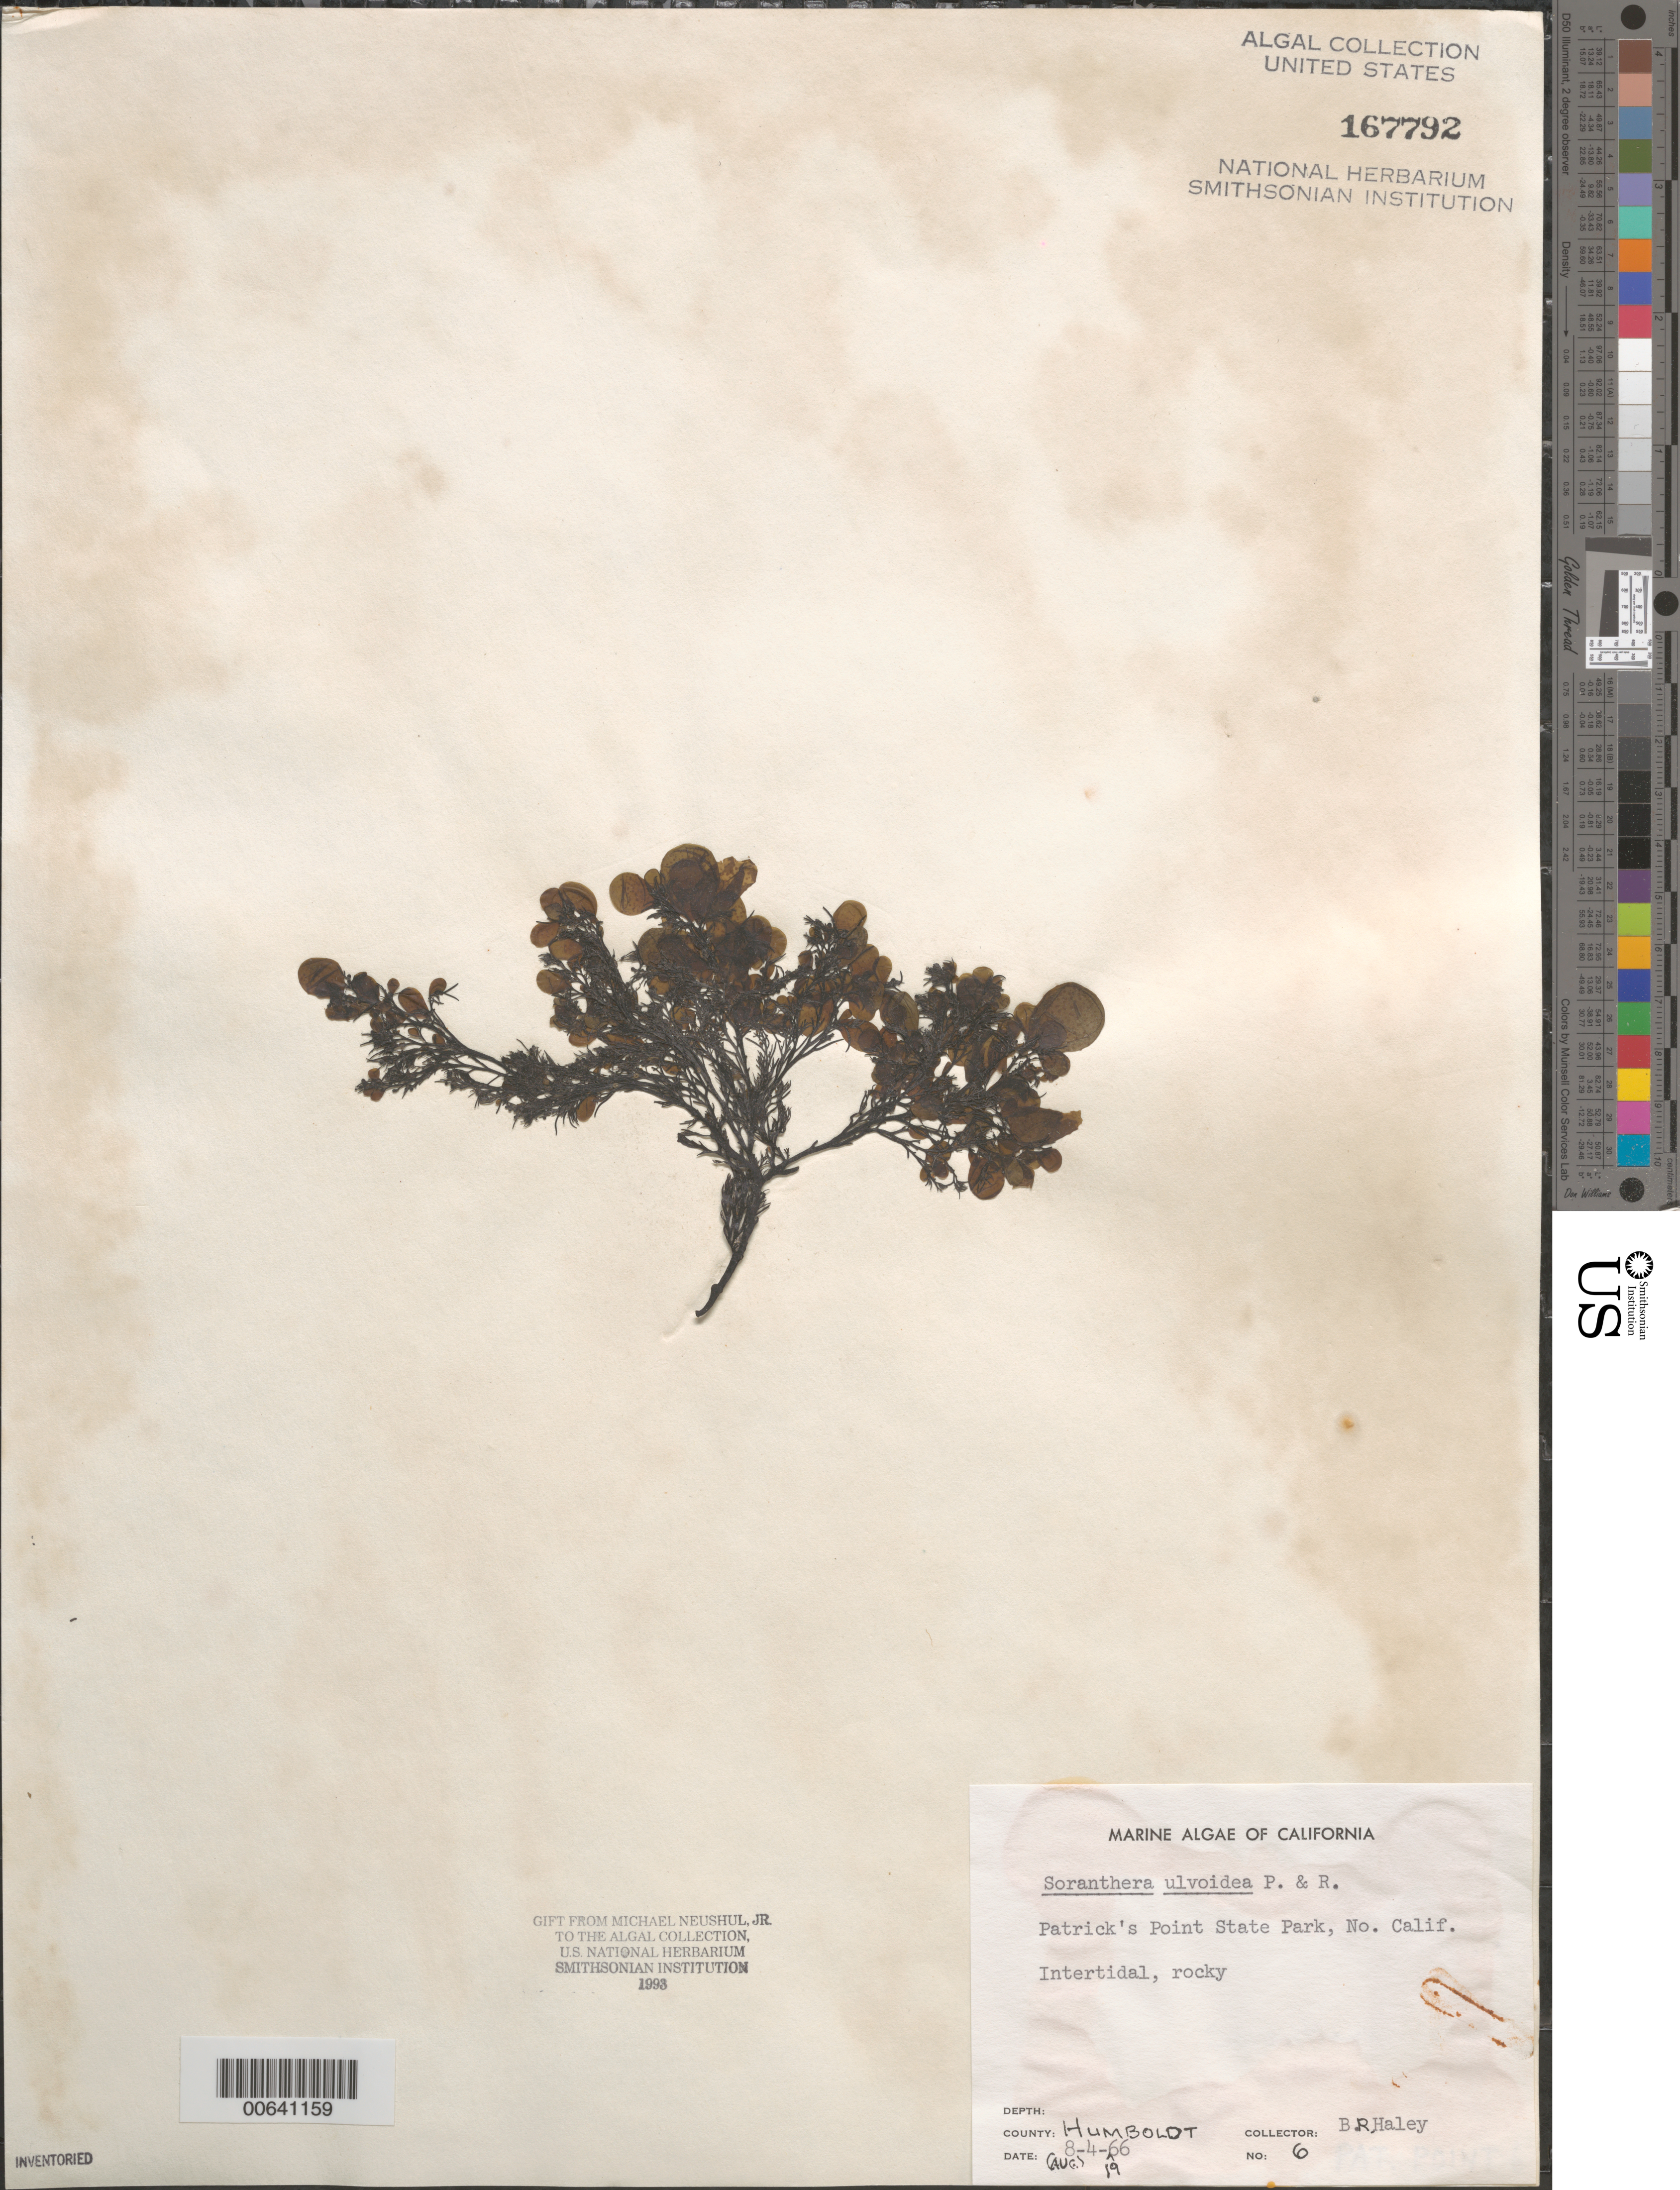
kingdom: Chromista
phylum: Ochrophyta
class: Phaeophyceae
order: Dictyosiphonales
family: Punctariaceae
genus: Soranthera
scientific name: Soranthera ulvoidea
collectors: B. Haley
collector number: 6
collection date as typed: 04 Aug 1966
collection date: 1966-08-04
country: United States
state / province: California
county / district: Humboldt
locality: Patrick's Point State Park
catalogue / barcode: US 167792